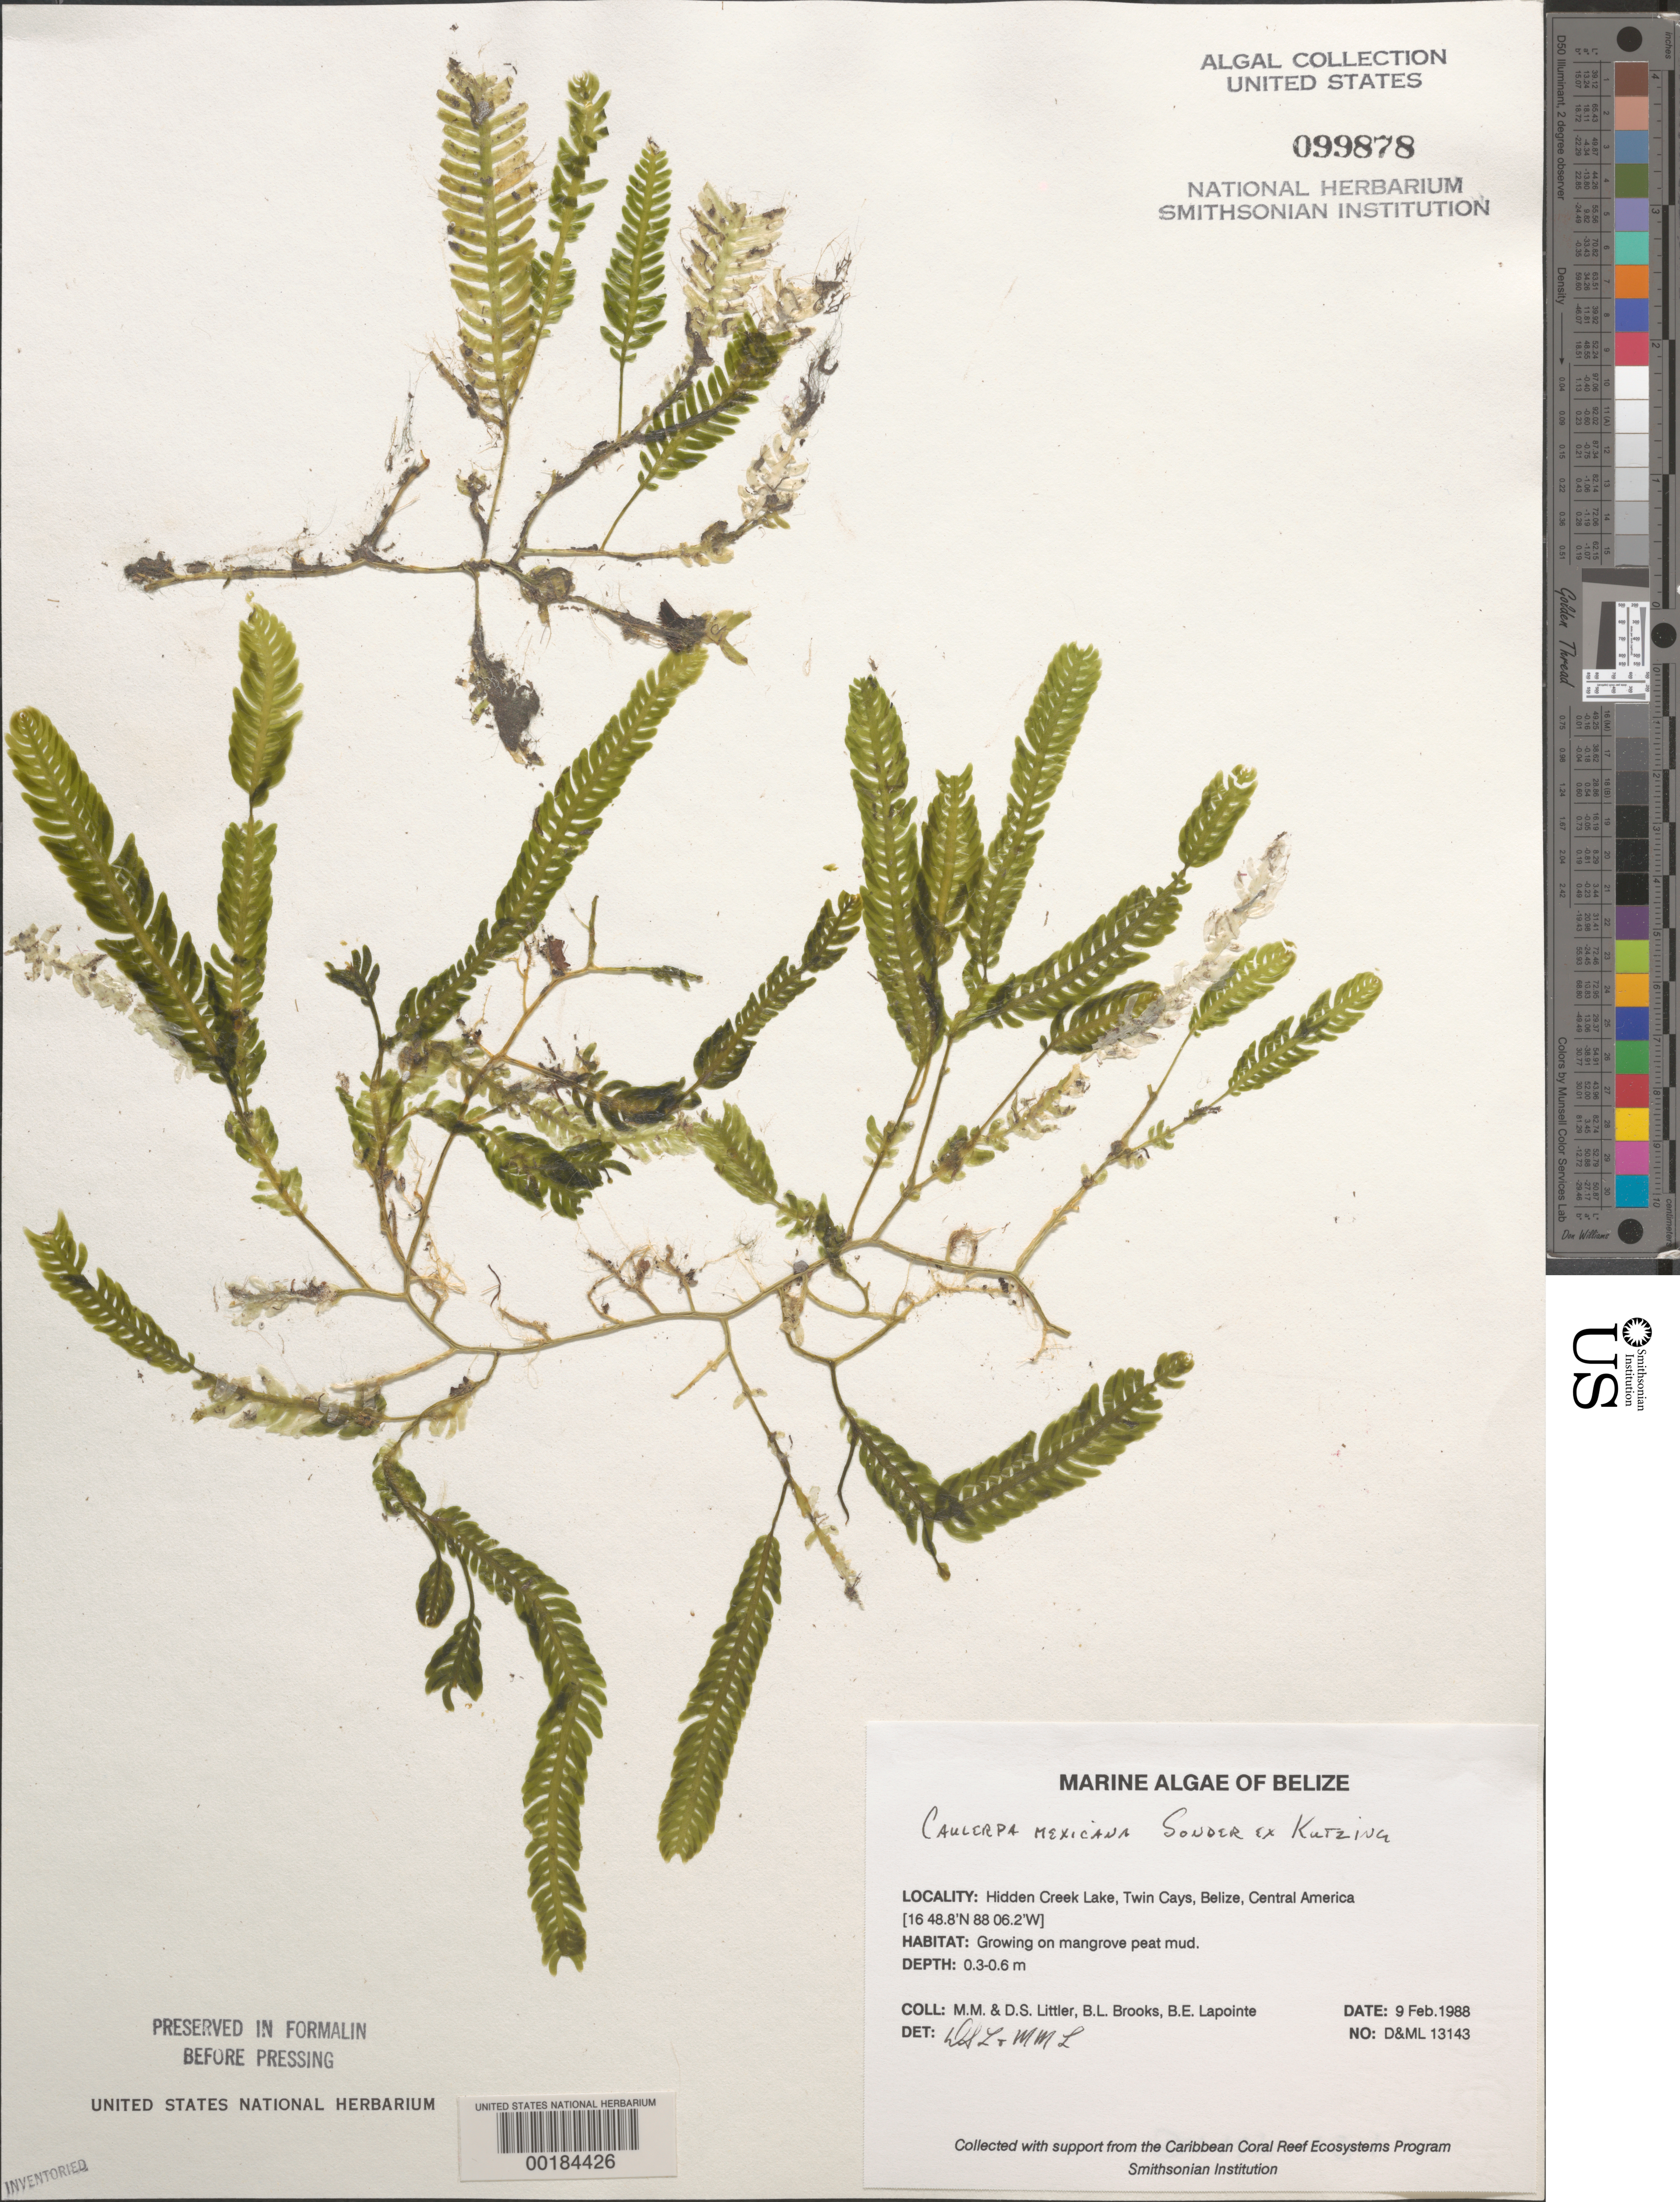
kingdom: Plantae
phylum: Chlorophyta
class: Ulvophyceae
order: Bryopsidales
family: Caulerpaceae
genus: Caulerpa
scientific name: Caulerpa mexicana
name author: Sond. ex Kütz.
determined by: Littler, D. S.; Littler, M. M.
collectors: M. M. Littler, D. S. Littler, B. Brooks & B. Lapointe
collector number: D&ML 13143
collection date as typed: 09 Feb 1988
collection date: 1988-02-09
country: Belize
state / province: Stann Creek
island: Twin Cays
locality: Hidden Creek Lake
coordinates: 16 48.8'N, 88 06.2'W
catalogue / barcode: US 99878